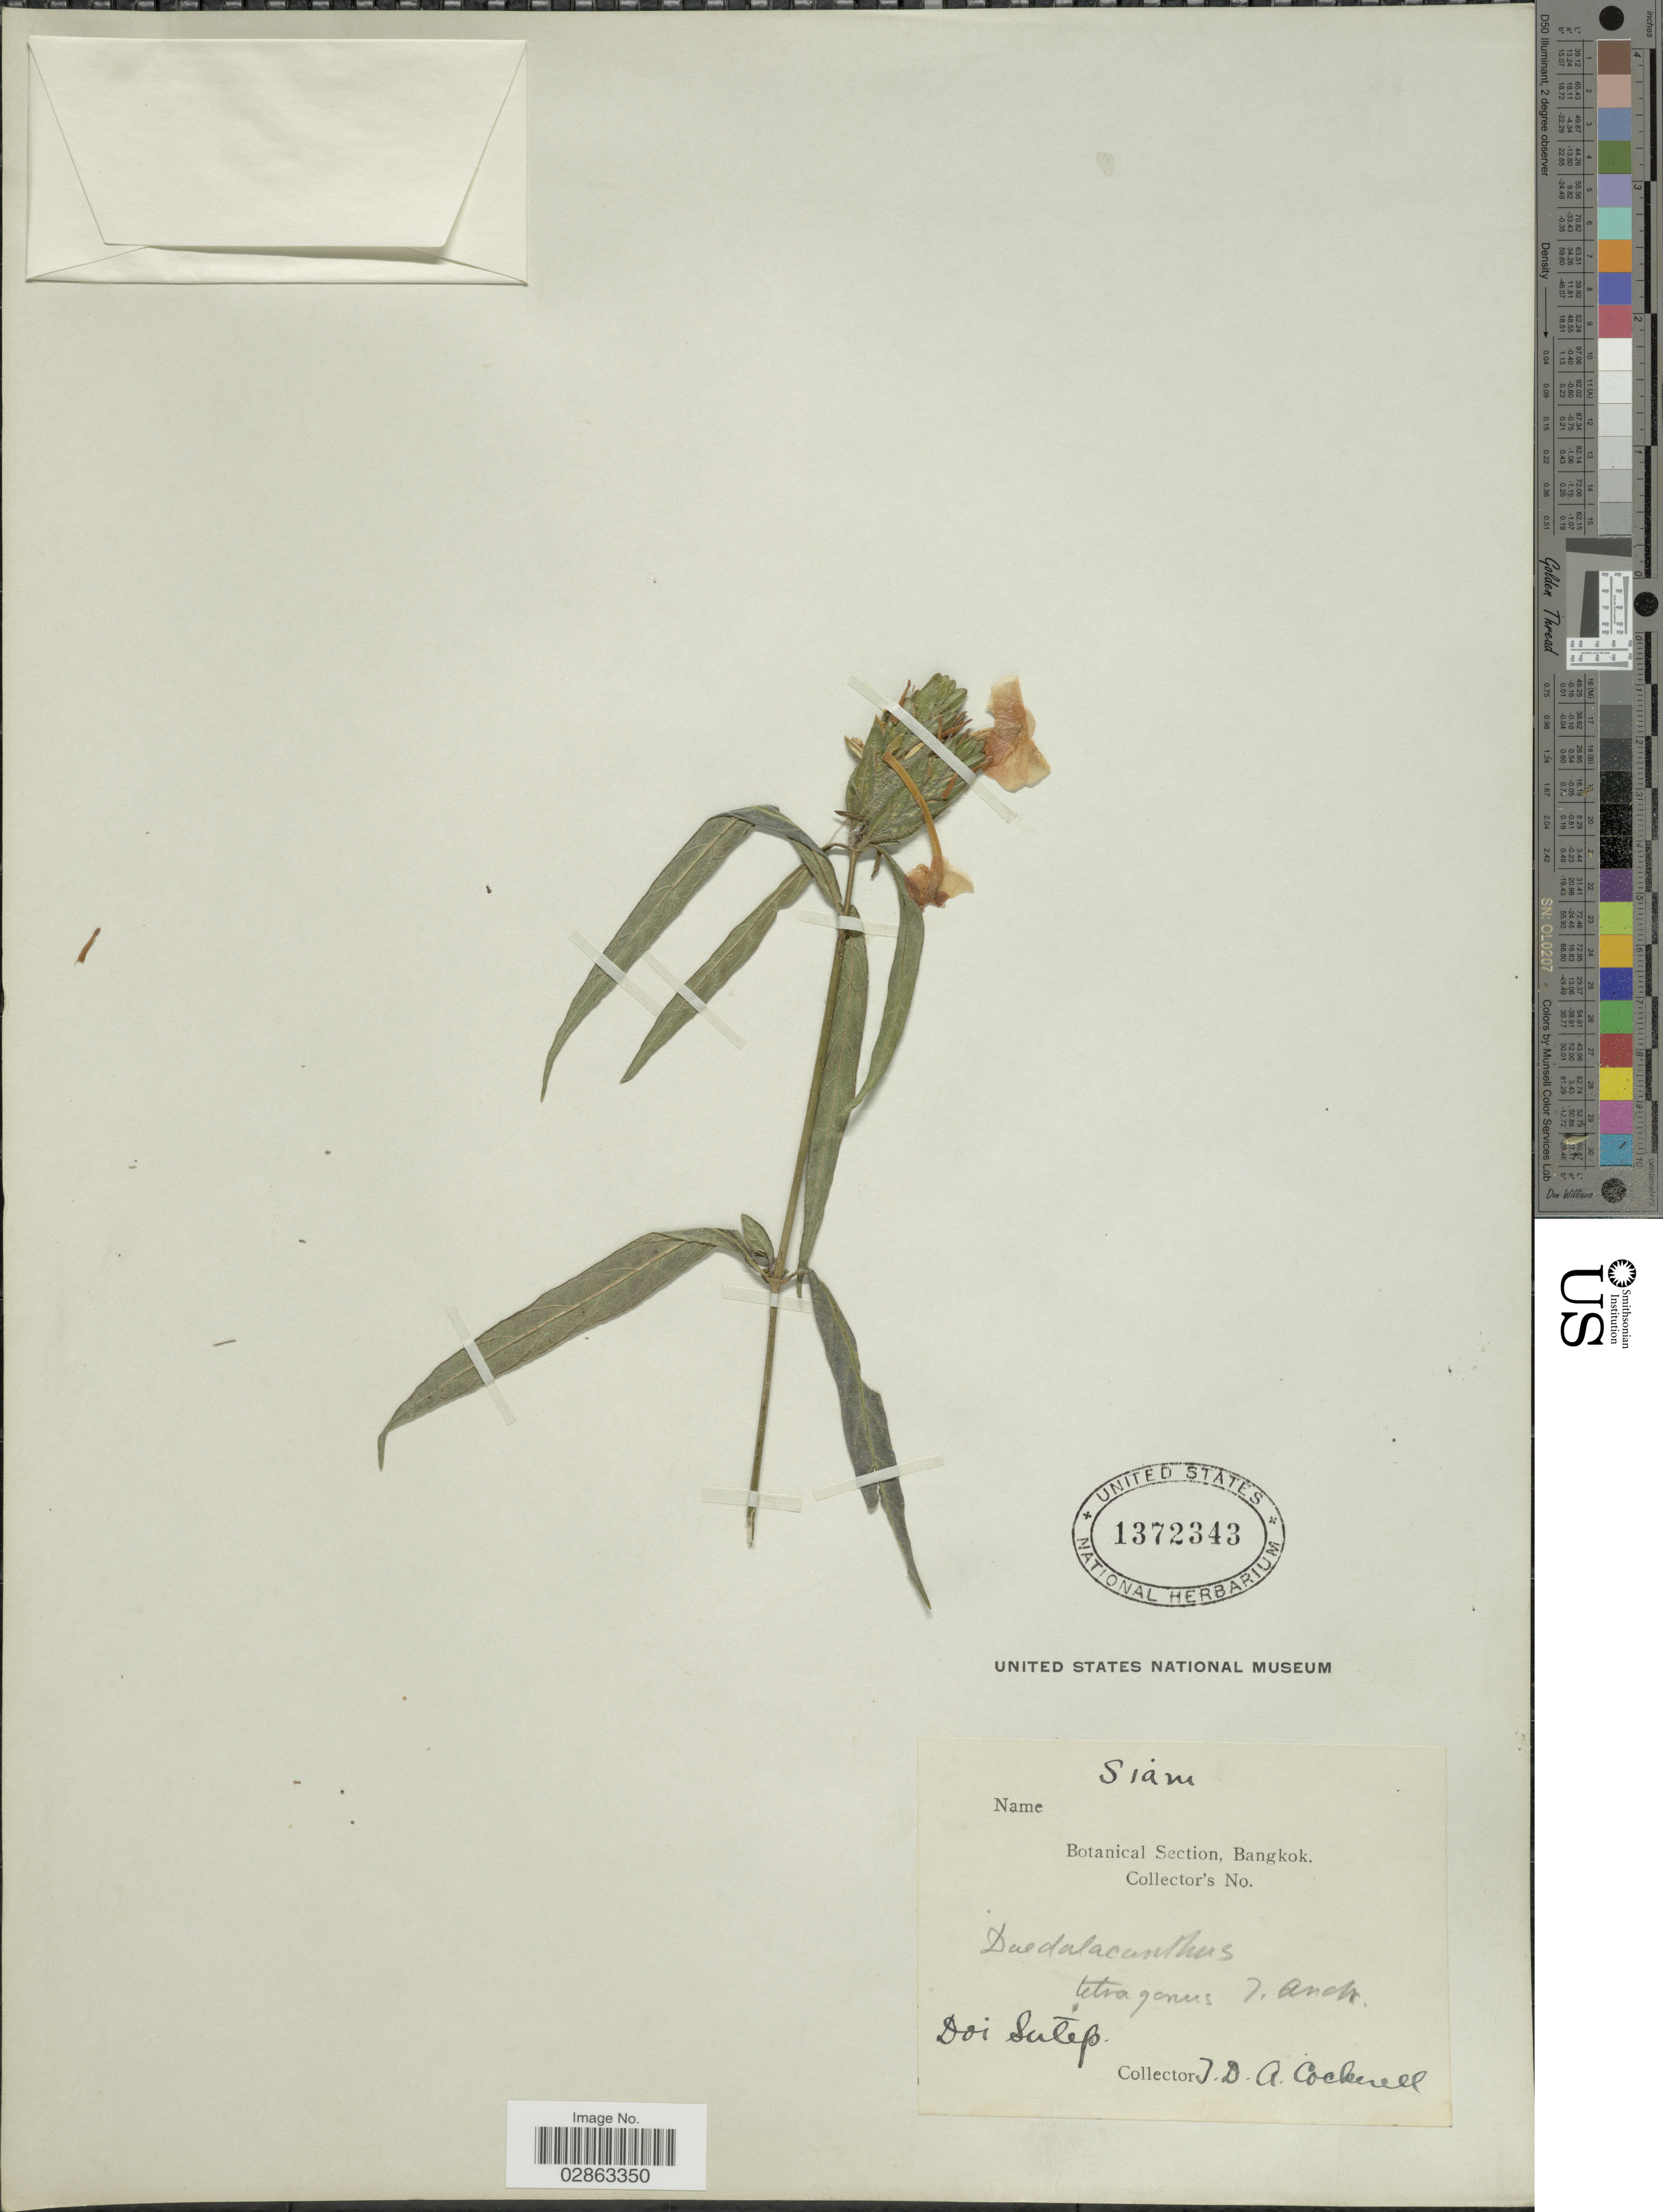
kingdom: Plantae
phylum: Tracheophyta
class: Magnoliopsida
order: Lamiales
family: Acanthaceae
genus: Eranthemum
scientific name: Eranthemum tetragonum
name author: Wall. ex Nees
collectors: T. Cockerell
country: Thailand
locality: Siam. Doi Sutep.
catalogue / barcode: US 1372343